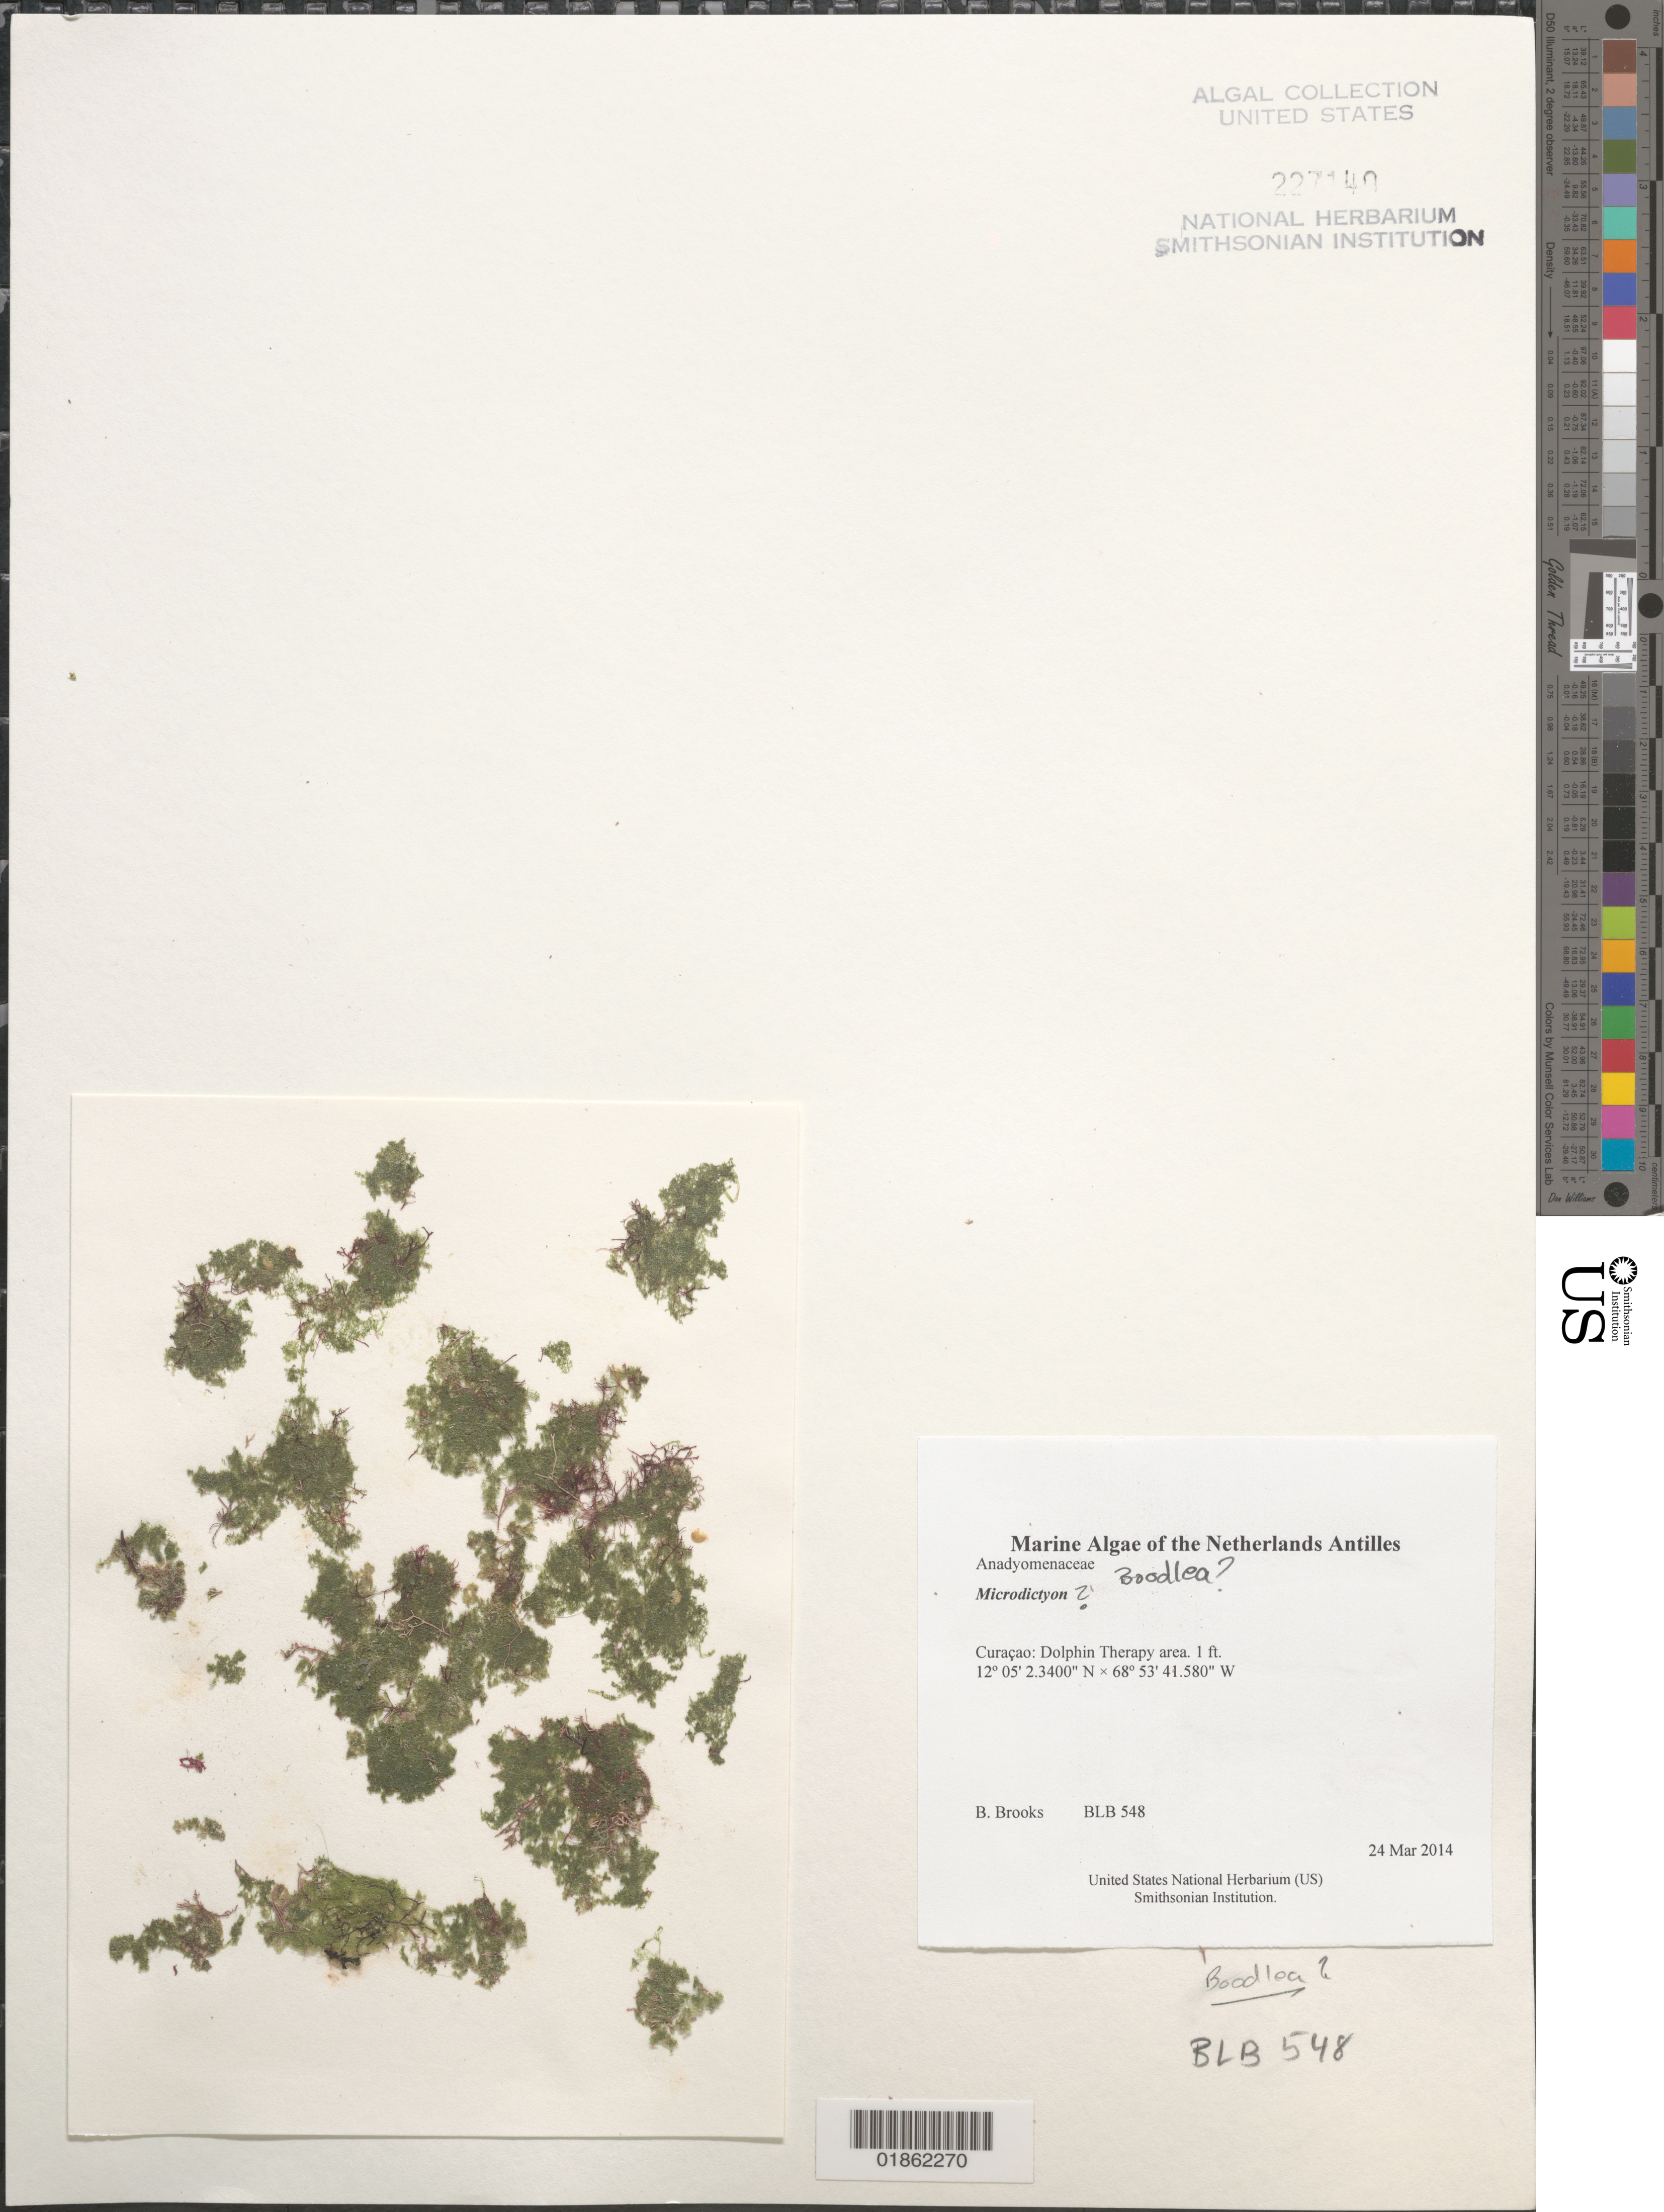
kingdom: Plantae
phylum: Chlorophyta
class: Ulvophyceae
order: Cladophorales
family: Anadyomenaceae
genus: Microdictyon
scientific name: Microdictyon sp.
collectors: B. Brooks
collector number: BLB 548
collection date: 2014-03-24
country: Curaçao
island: Curaçao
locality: Dolphin Therapy area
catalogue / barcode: US 227140